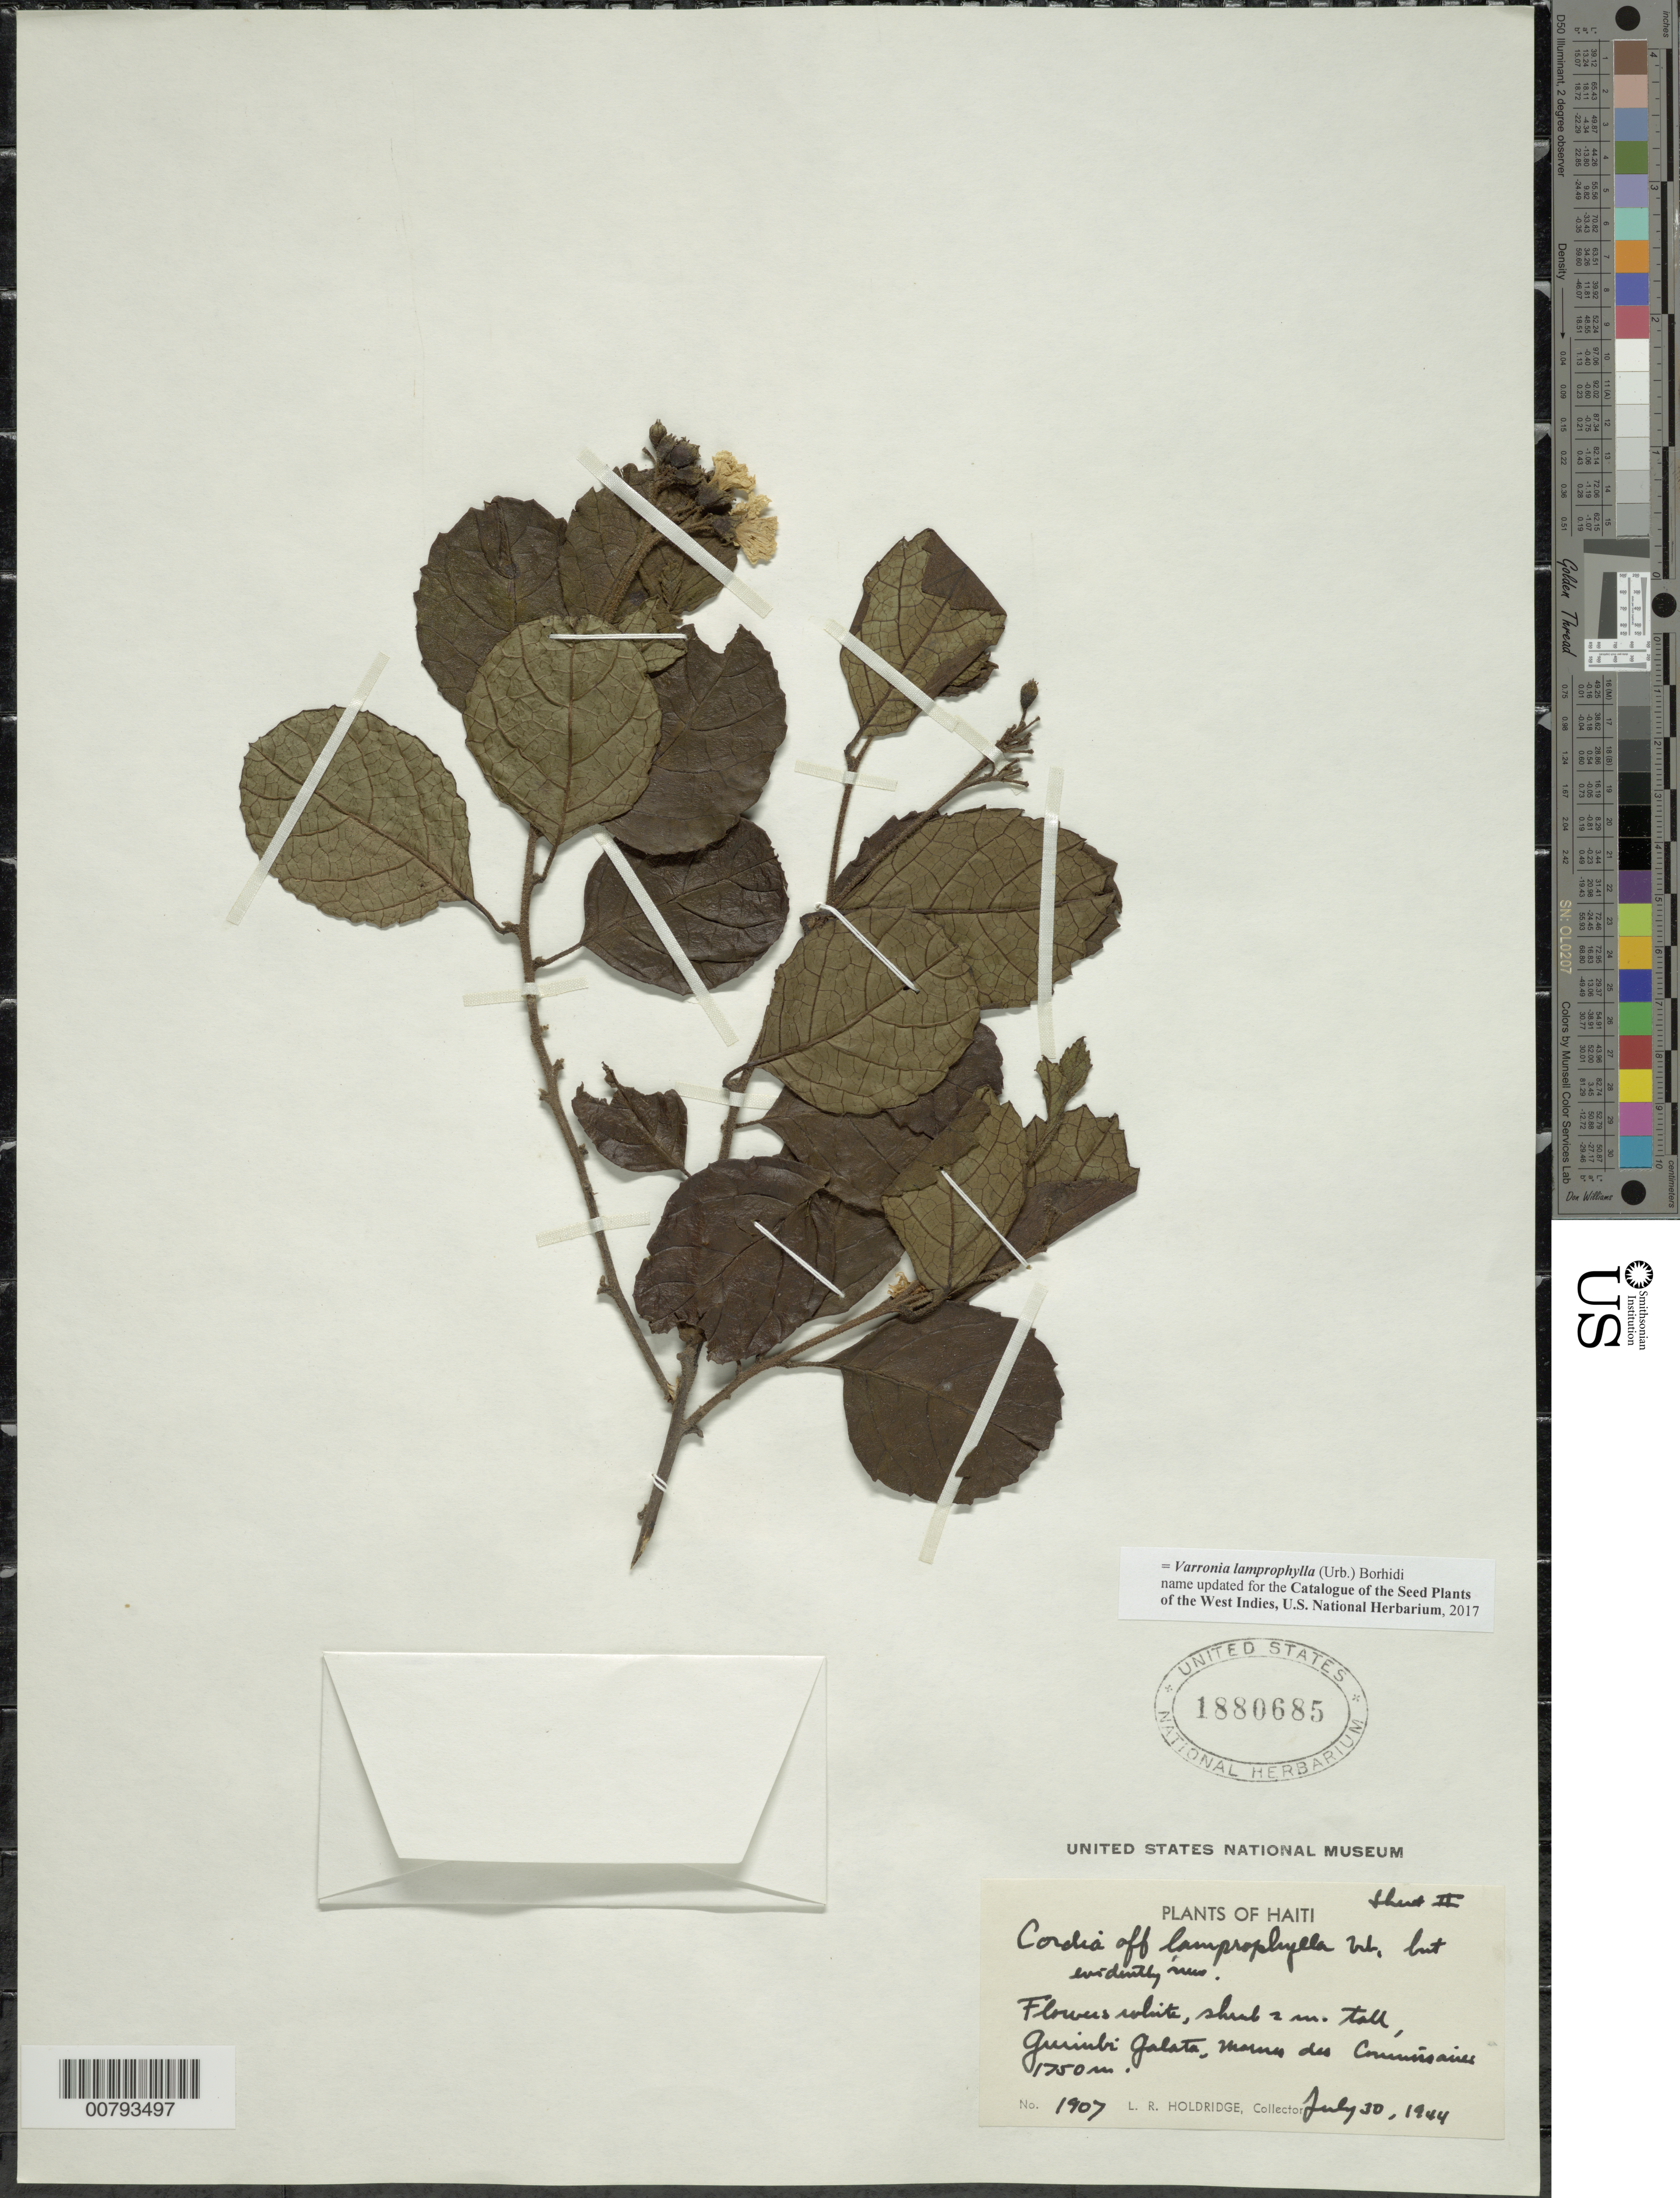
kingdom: Plantae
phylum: Tracheophyta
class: Magnoliopsida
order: Boraginales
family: Cordiaceae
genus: Varronia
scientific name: Varronia lamprophylla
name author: (Urb.) Borhidi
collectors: L. Holdridge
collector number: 1907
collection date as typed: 30 Jul 1944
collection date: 1944-07-30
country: Haiti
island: Hispaniola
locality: Guimbi Galata, Mornes des Commissaires.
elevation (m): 1750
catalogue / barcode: US 1880685